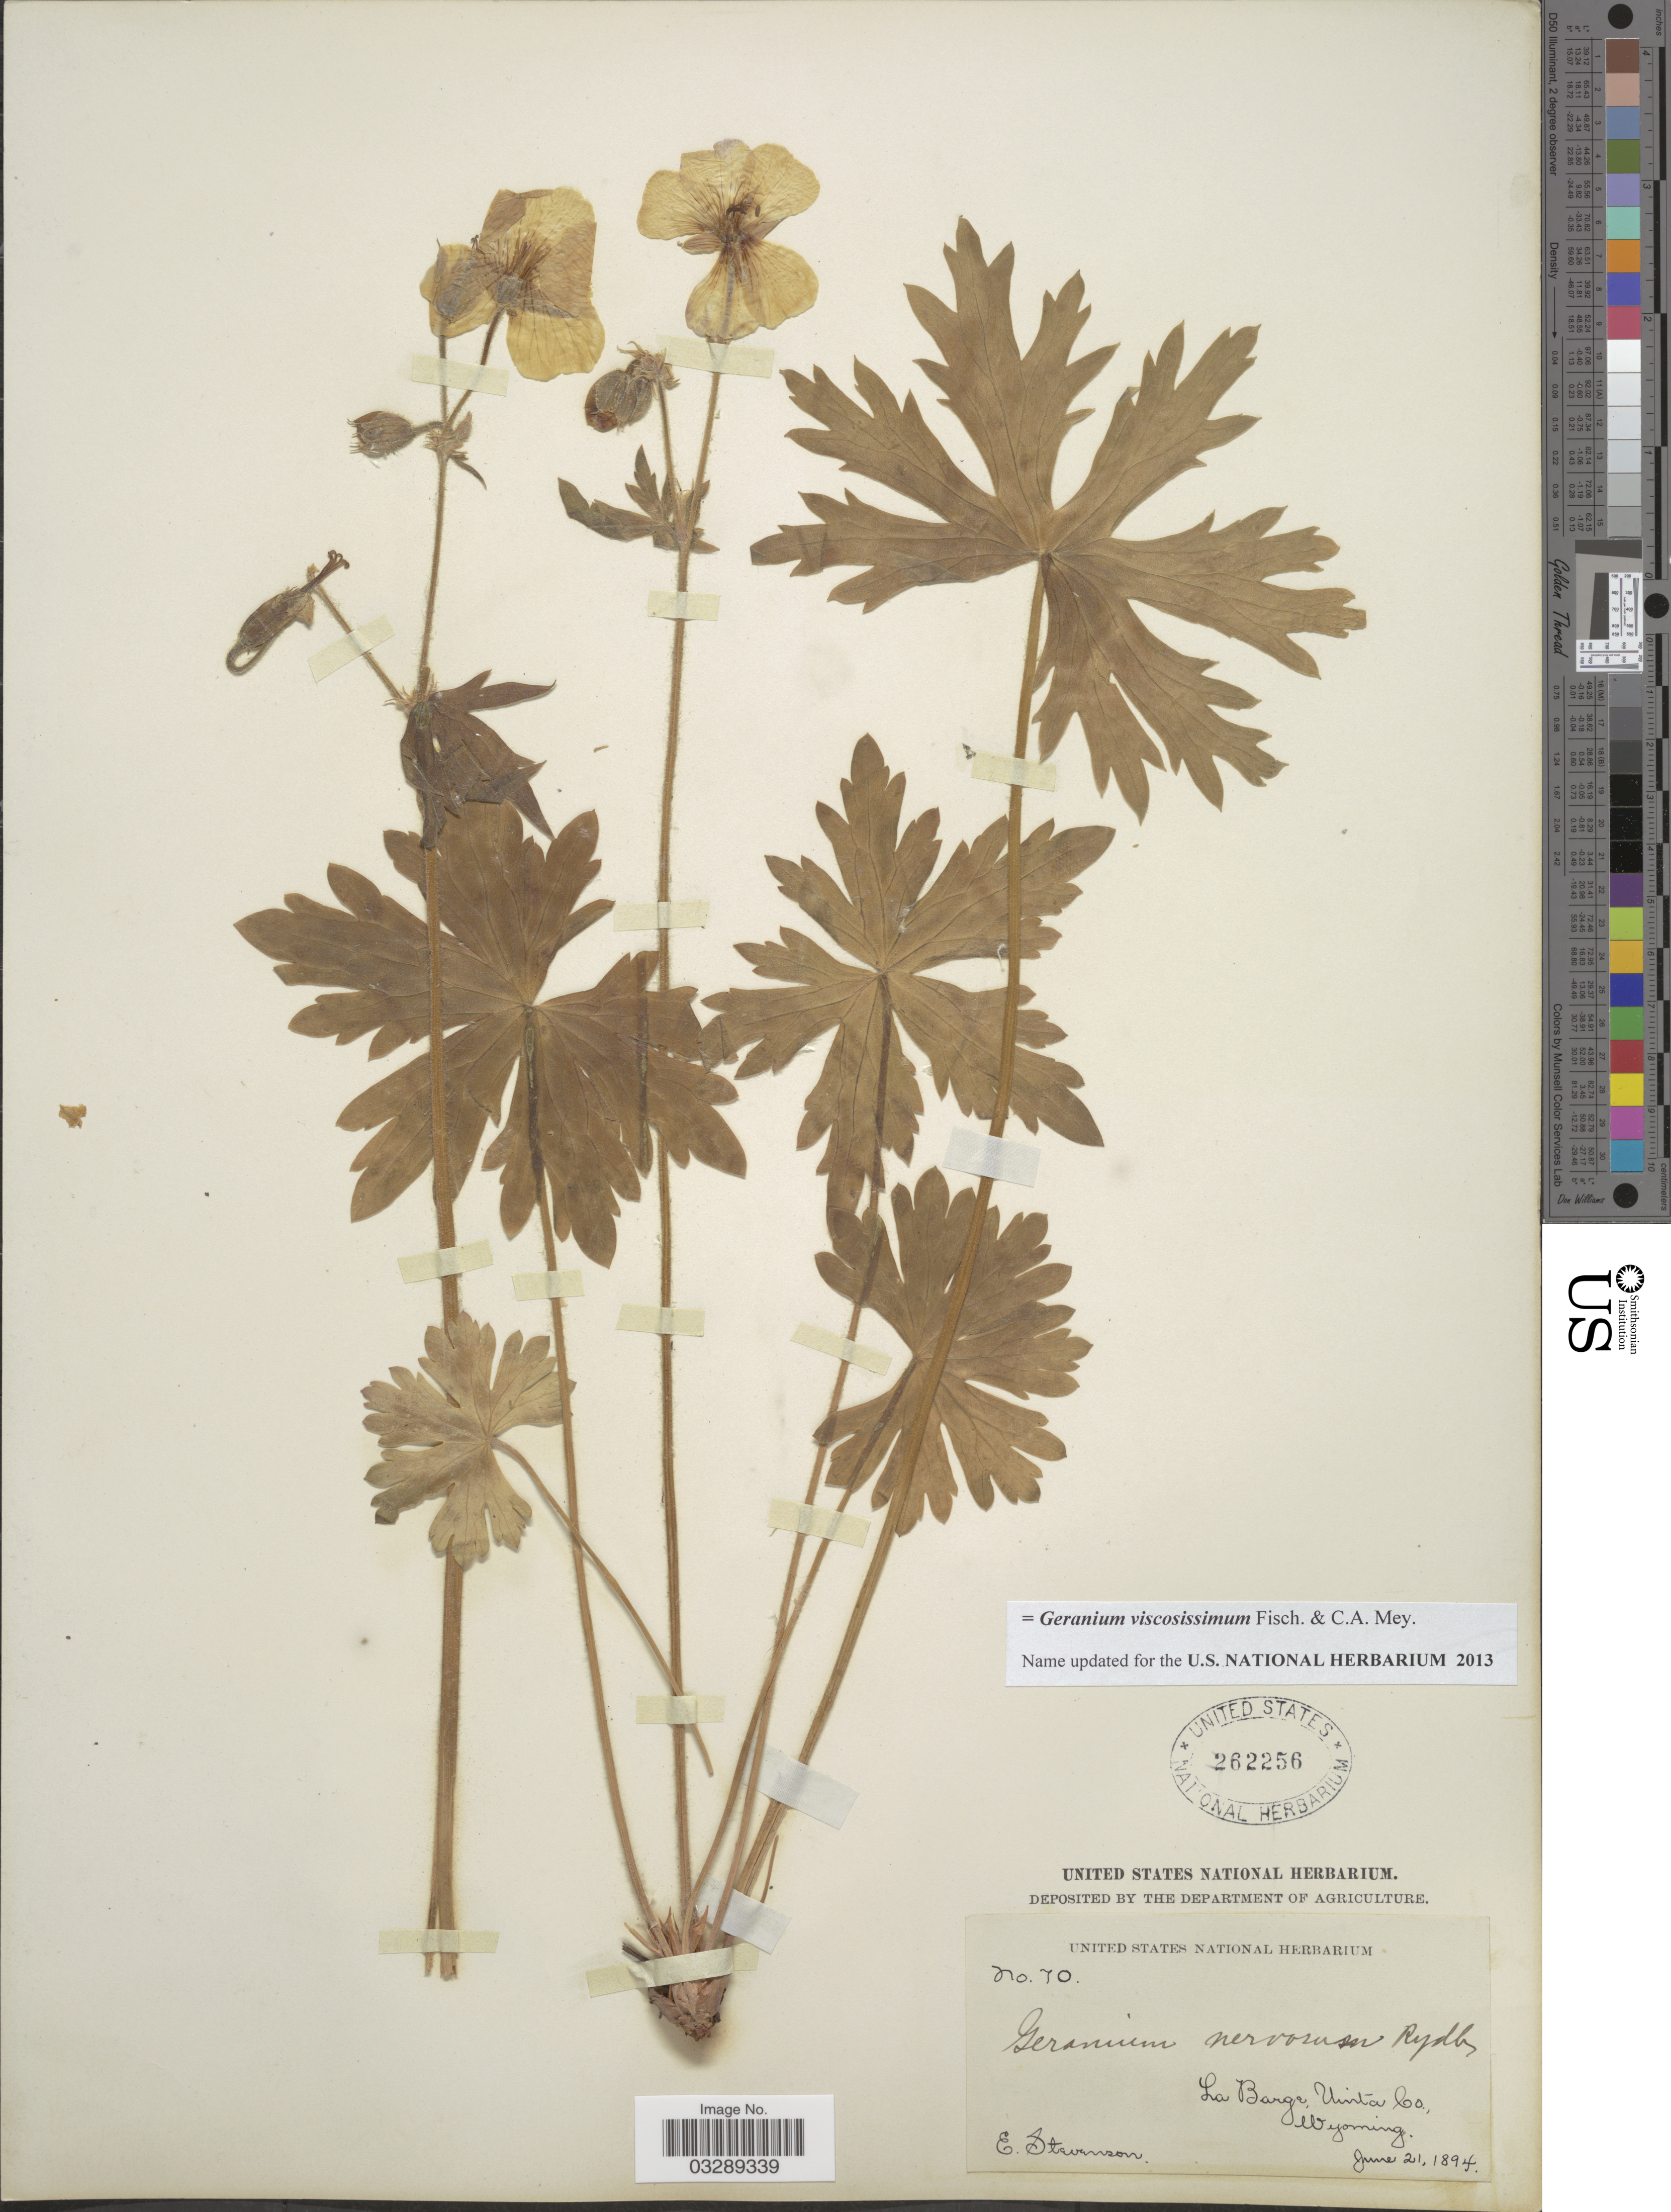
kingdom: Plantae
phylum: Tracheophyta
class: Magnoliopsida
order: Geraniales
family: Geraniaceae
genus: Geranium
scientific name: Geranium viscosissimum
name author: Fisch. & C.A. Mey.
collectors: E. Stevenson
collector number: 70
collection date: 1894-06-21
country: United States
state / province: Wyoming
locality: La Barge, Uinta Co.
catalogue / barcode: US 262256